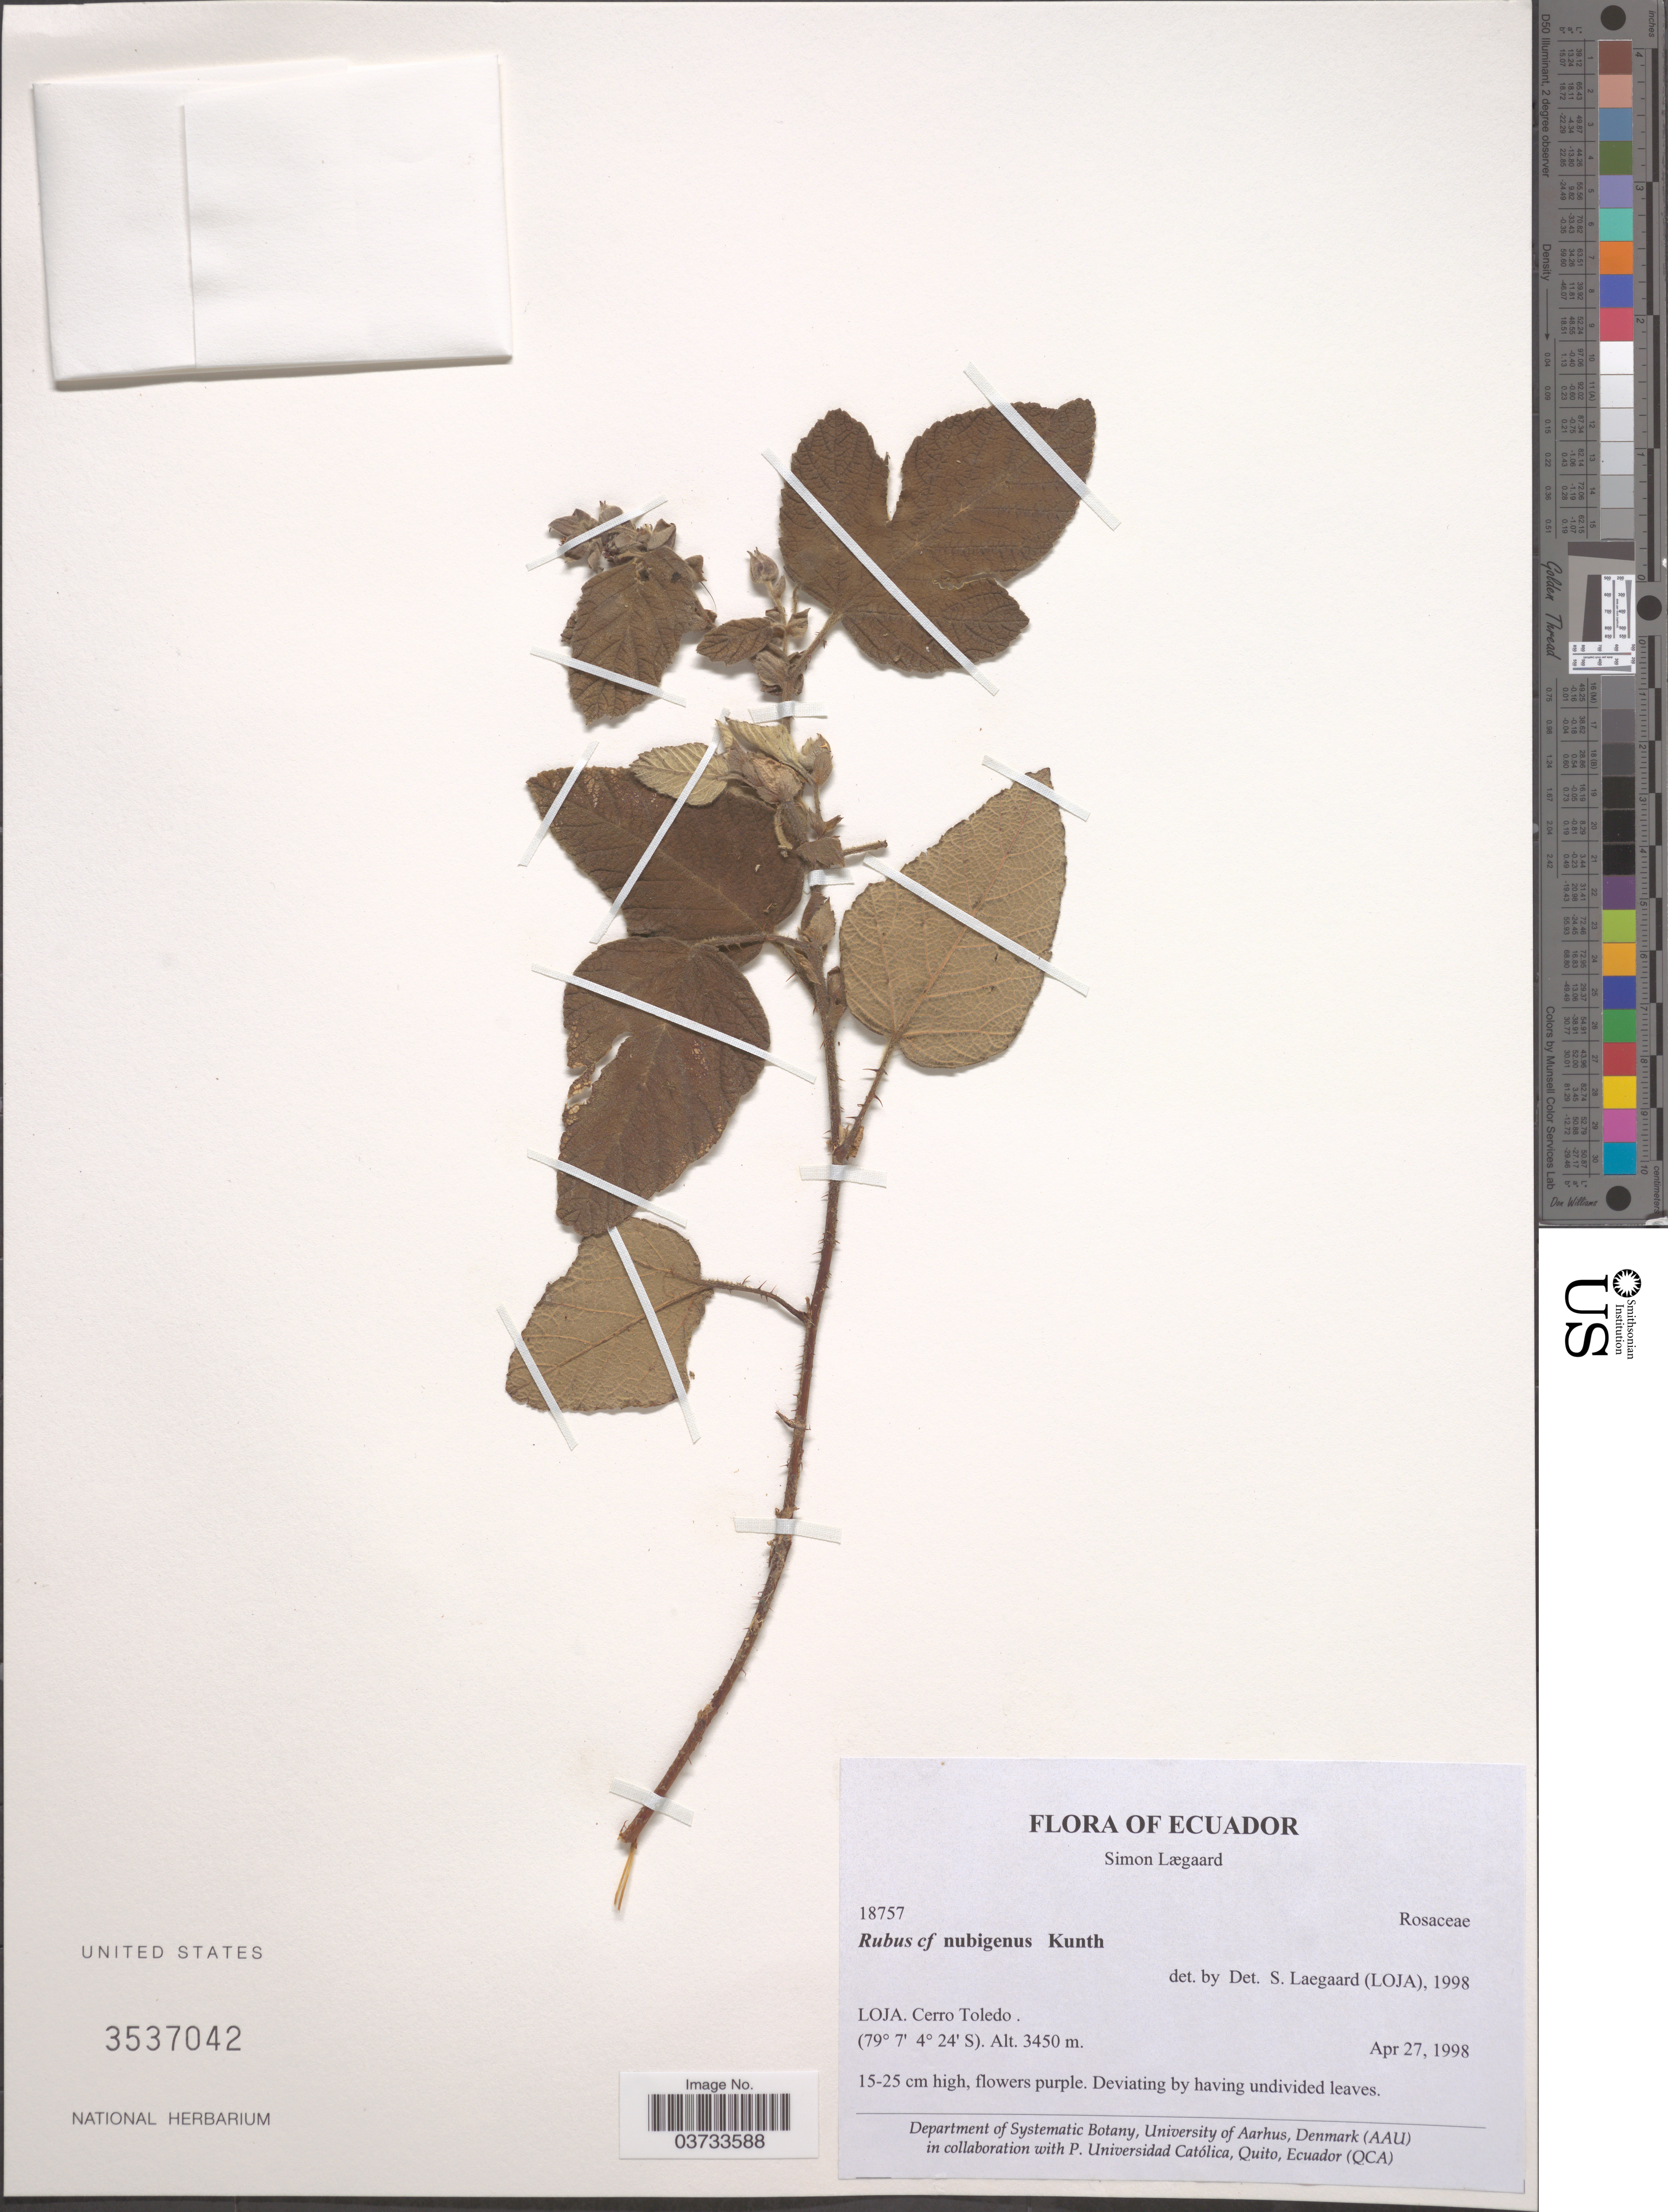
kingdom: Plantae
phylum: Tracheophyta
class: Magnoliopsida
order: Rosales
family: Rosaceae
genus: Rubus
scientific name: Rubus nubigenus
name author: Kunth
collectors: S. Lægaard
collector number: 18757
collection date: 1998-04-27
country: Ecuador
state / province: Loja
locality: Cerro Toledo.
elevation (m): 3450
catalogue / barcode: US 3537042